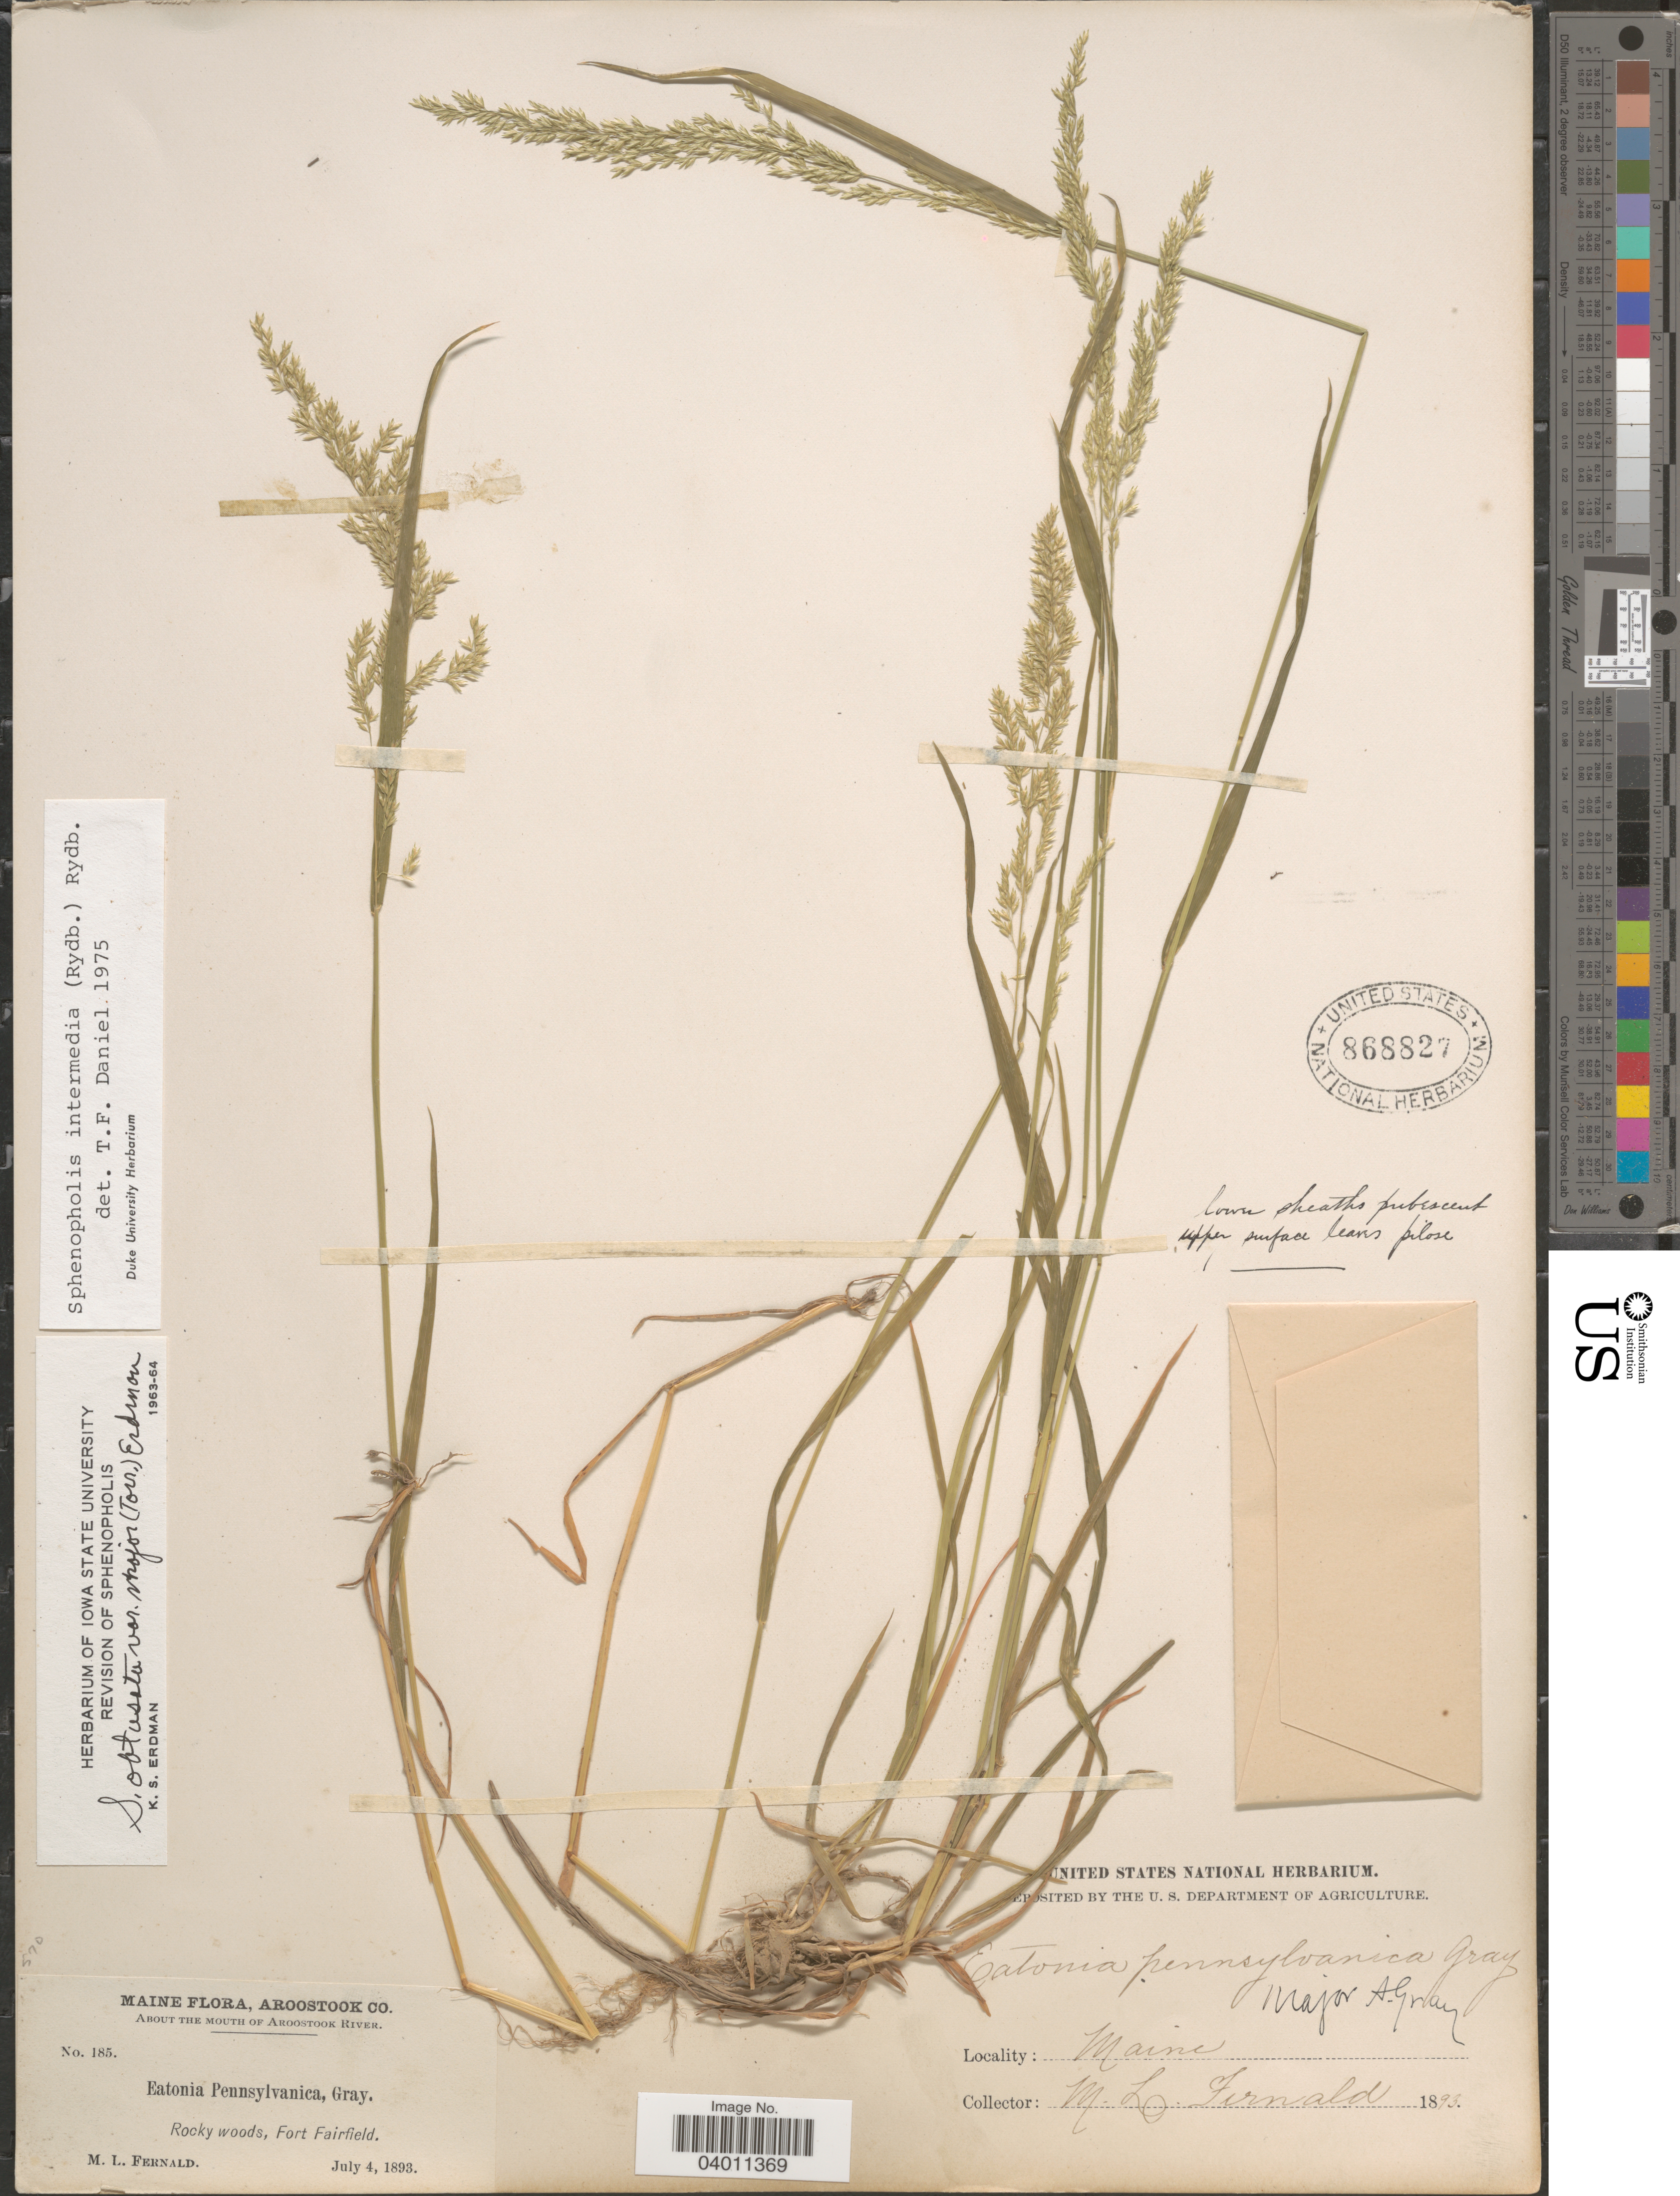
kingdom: Plantae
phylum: Tracheophyta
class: Liliopsida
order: Poales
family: Poaceae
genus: Sphenopholis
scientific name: Sphenopholis intermedia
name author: (Rydb.) Rydb.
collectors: M. L. Fernald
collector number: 185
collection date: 1893-07-04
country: United States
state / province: Maine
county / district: Aroostook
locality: About the Mouth of Aroostook River. Rocky woods, Fort Fairfield.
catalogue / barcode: US 868827